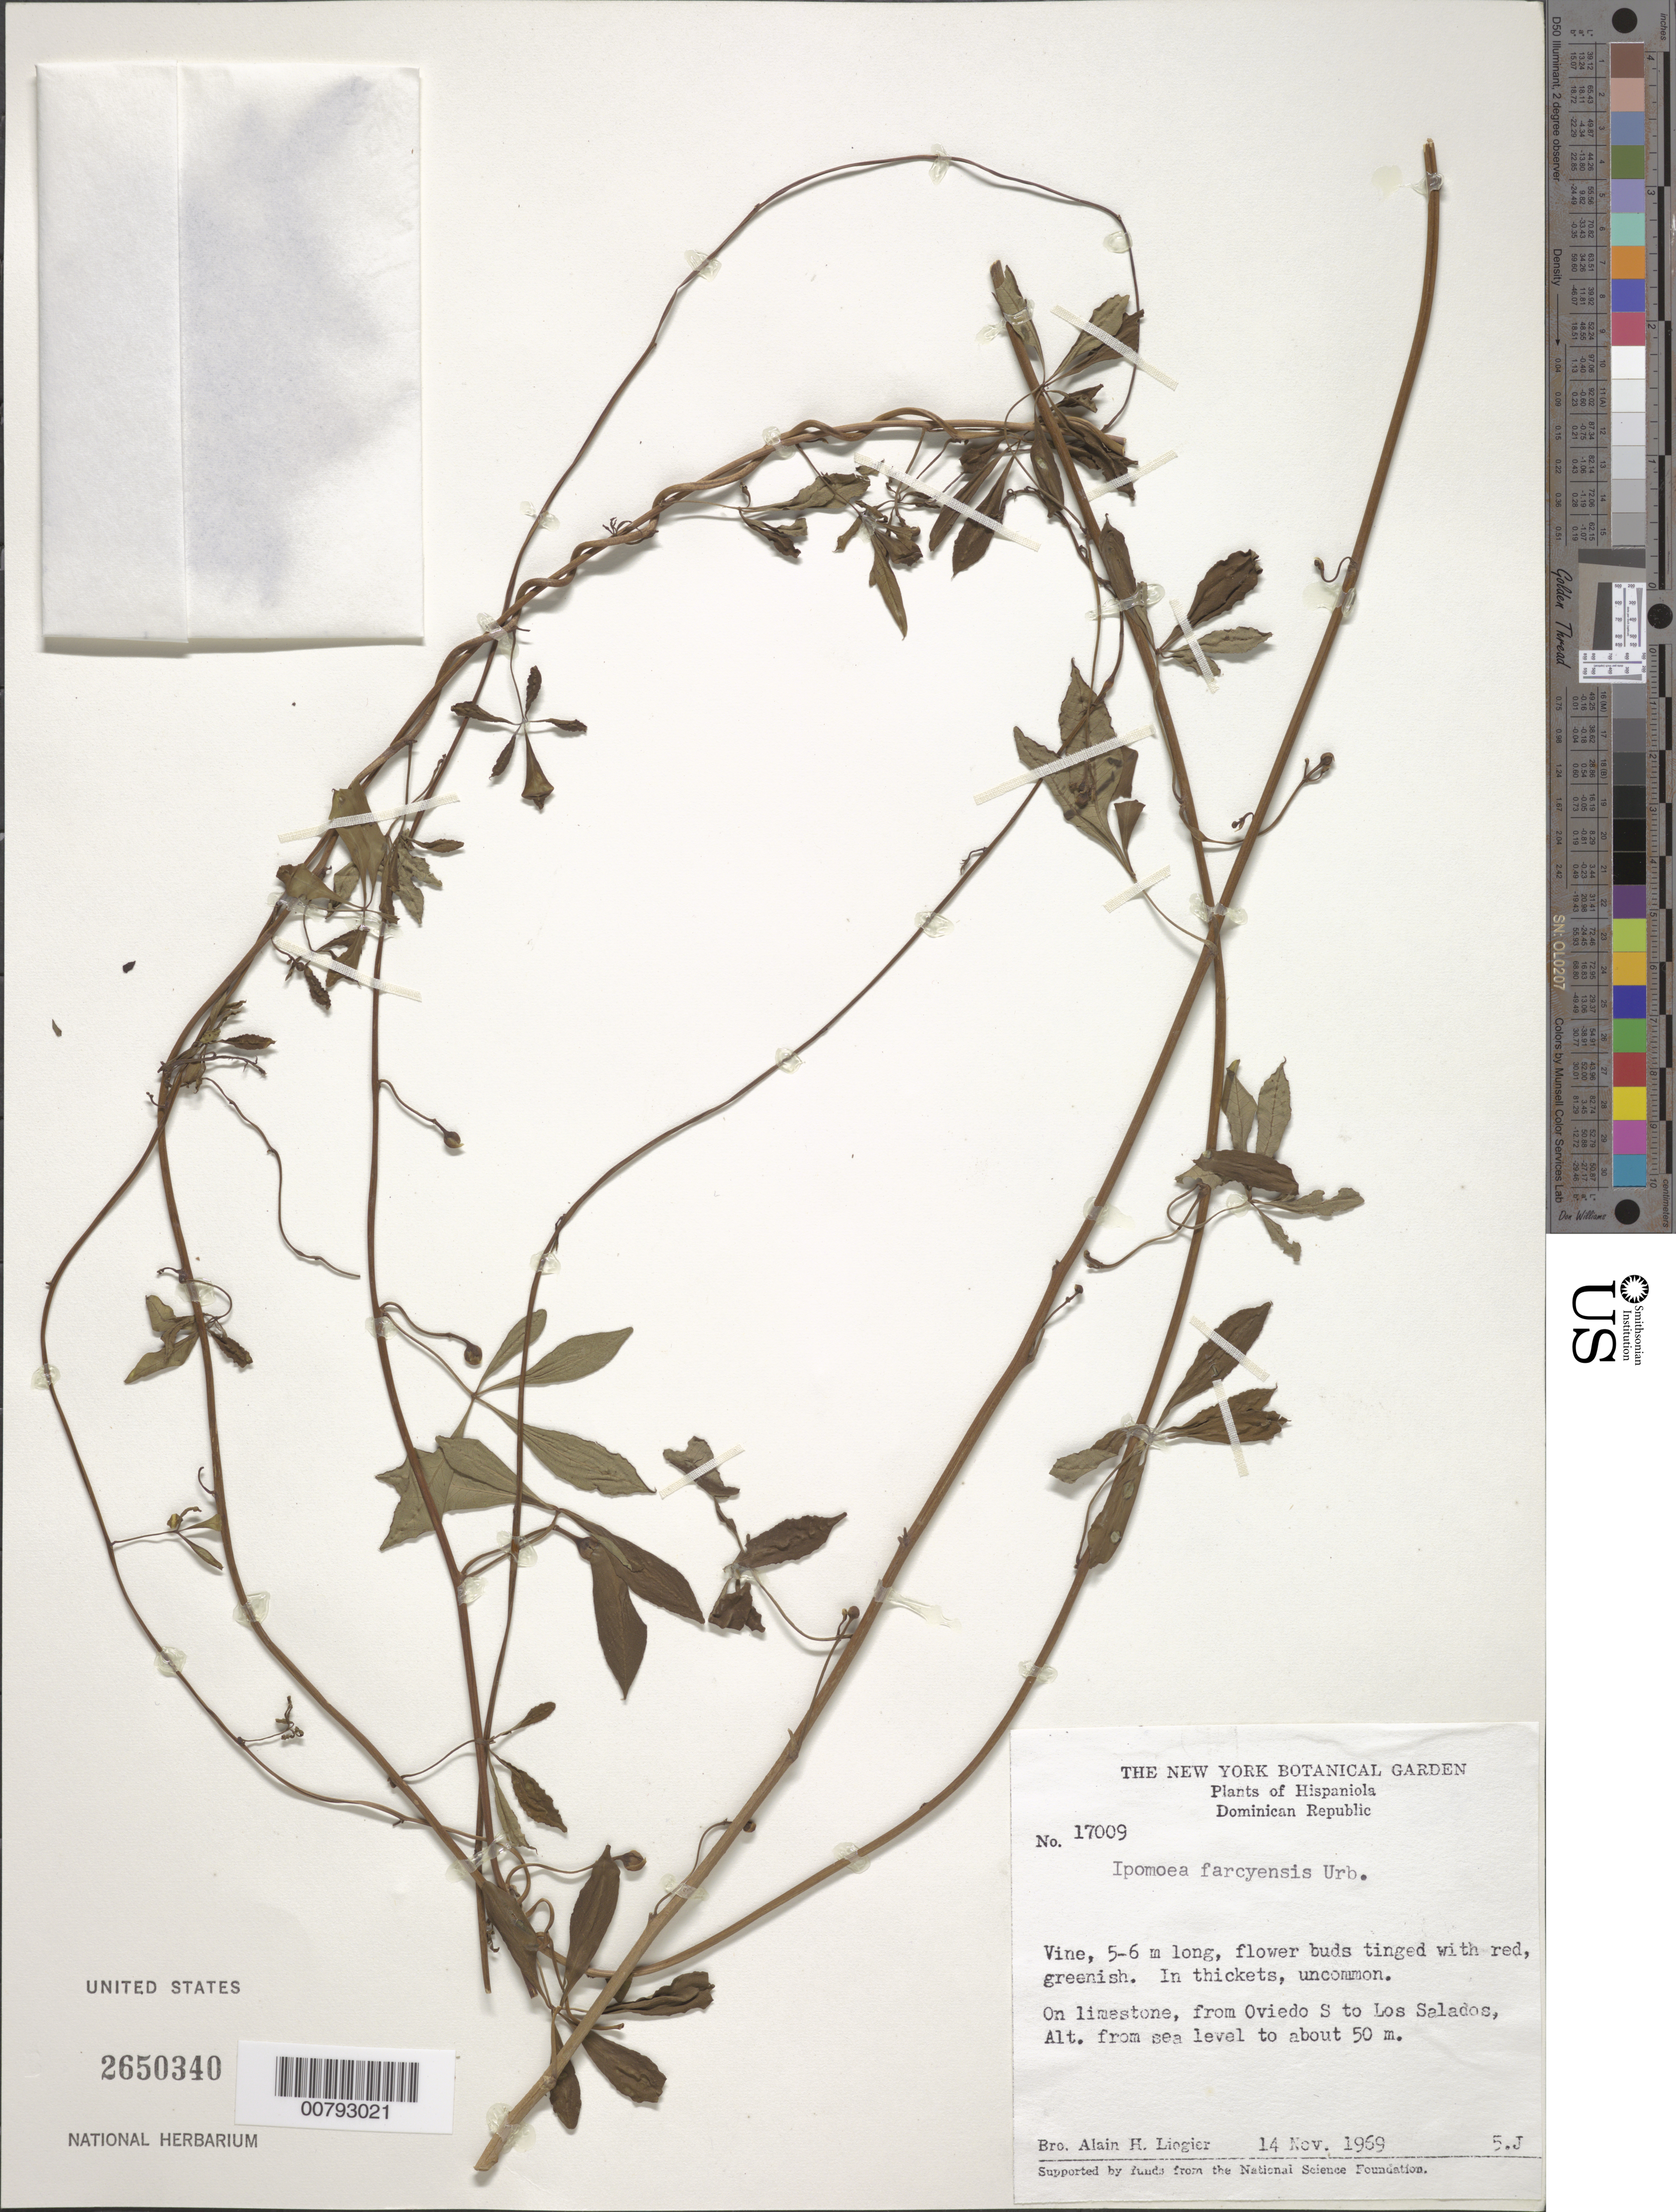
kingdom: Plantae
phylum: Tracheophyta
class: Magnoliopsida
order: Solanales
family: Convolvulaceae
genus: Ipomoea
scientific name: Ipomoea furcyensis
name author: Urb.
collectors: A. H. Liogier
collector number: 17009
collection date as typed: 14 Nov 1969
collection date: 1969-11-14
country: Dominican Republic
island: Hispaniola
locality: From Oviedo S to Los Salados.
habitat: On limestone.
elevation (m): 0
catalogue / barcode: US 2650340